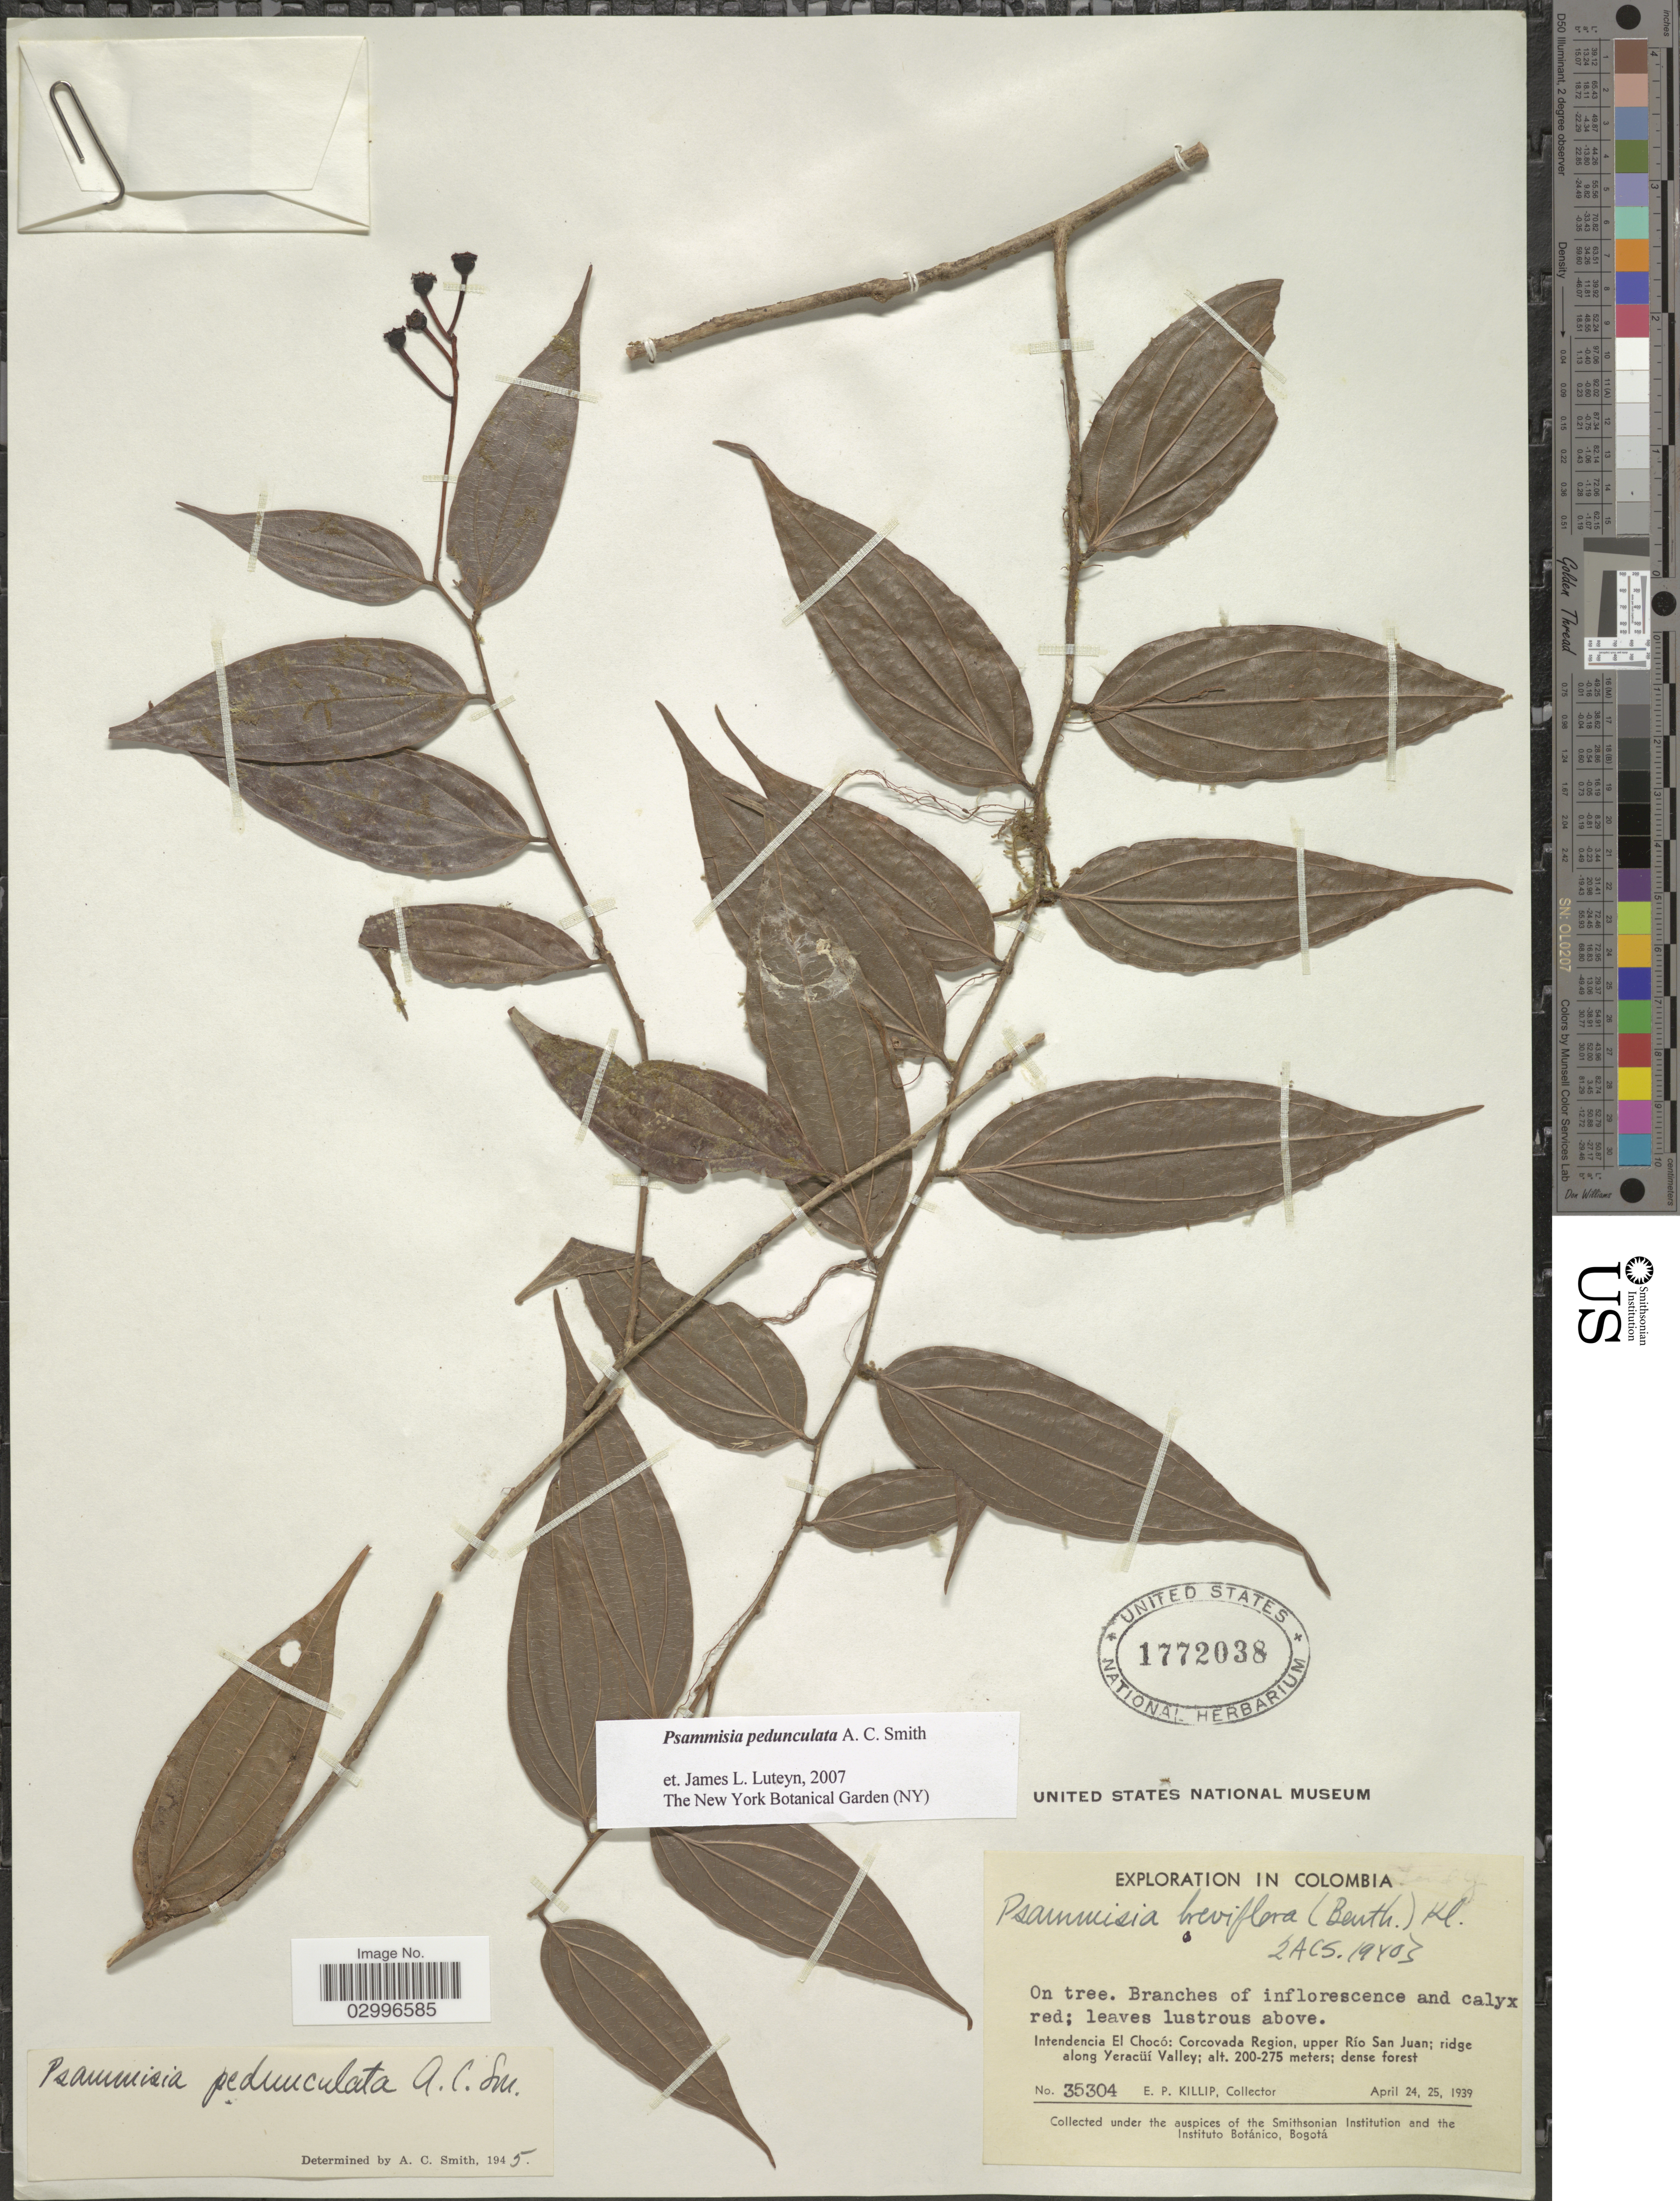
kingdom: Plantae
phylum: Tracheophyta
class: Magnoliopsida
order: Ericales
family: Ericaceae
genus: Psammisia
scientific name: Psammisia pedunculata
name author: A.C. Sm.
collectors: E. P. Killip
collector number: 35304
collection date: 1939-04-24/1939-04-25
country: Colombia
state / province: Chocó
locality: Intendencia El Chocó: Corcovada Region, upper Río San Juan; ridge along Yeracüí Valley.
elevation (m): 200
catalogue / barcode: US 1772038